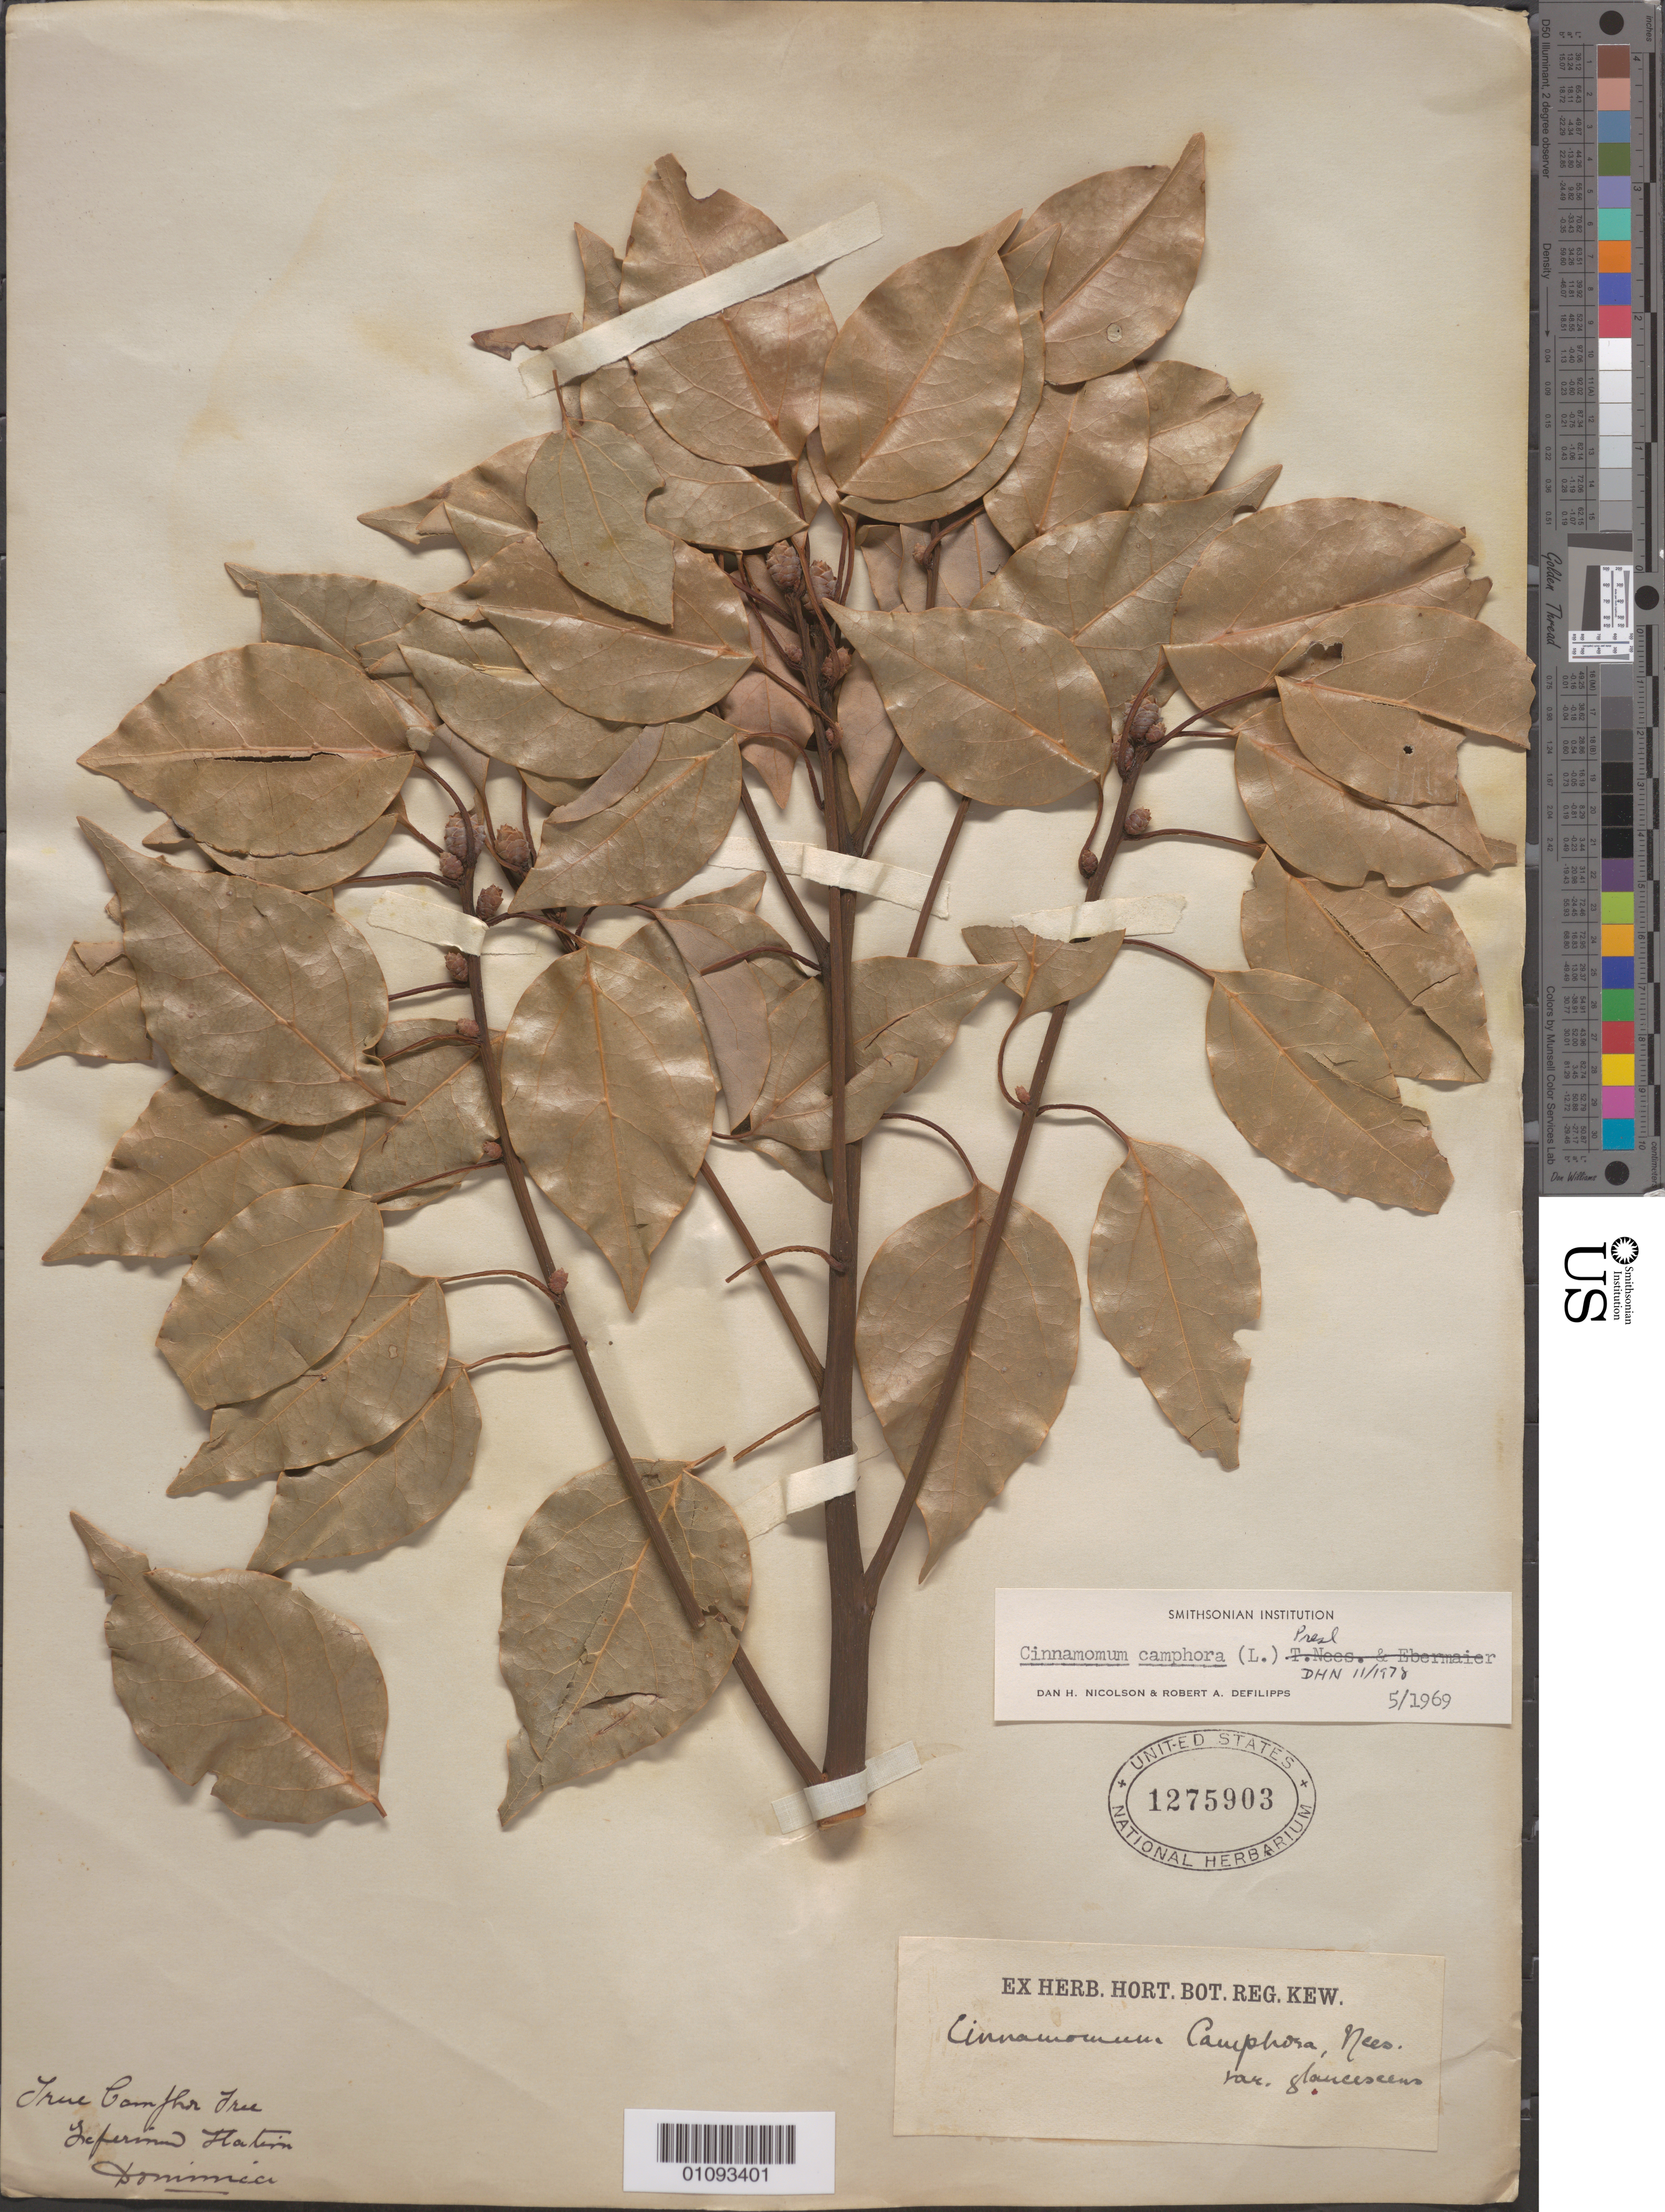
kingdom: Plantae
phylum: Tracheophyta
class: Magnoliopsida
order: Laurales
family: Lauraceae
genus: Cinnamomum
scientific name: Cinnamomum camphora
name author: (L.) J. Presl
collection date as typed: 1900 to -- --- 1999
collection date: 1900/1999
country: Dominica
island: Dominica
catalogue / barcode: US 1275903